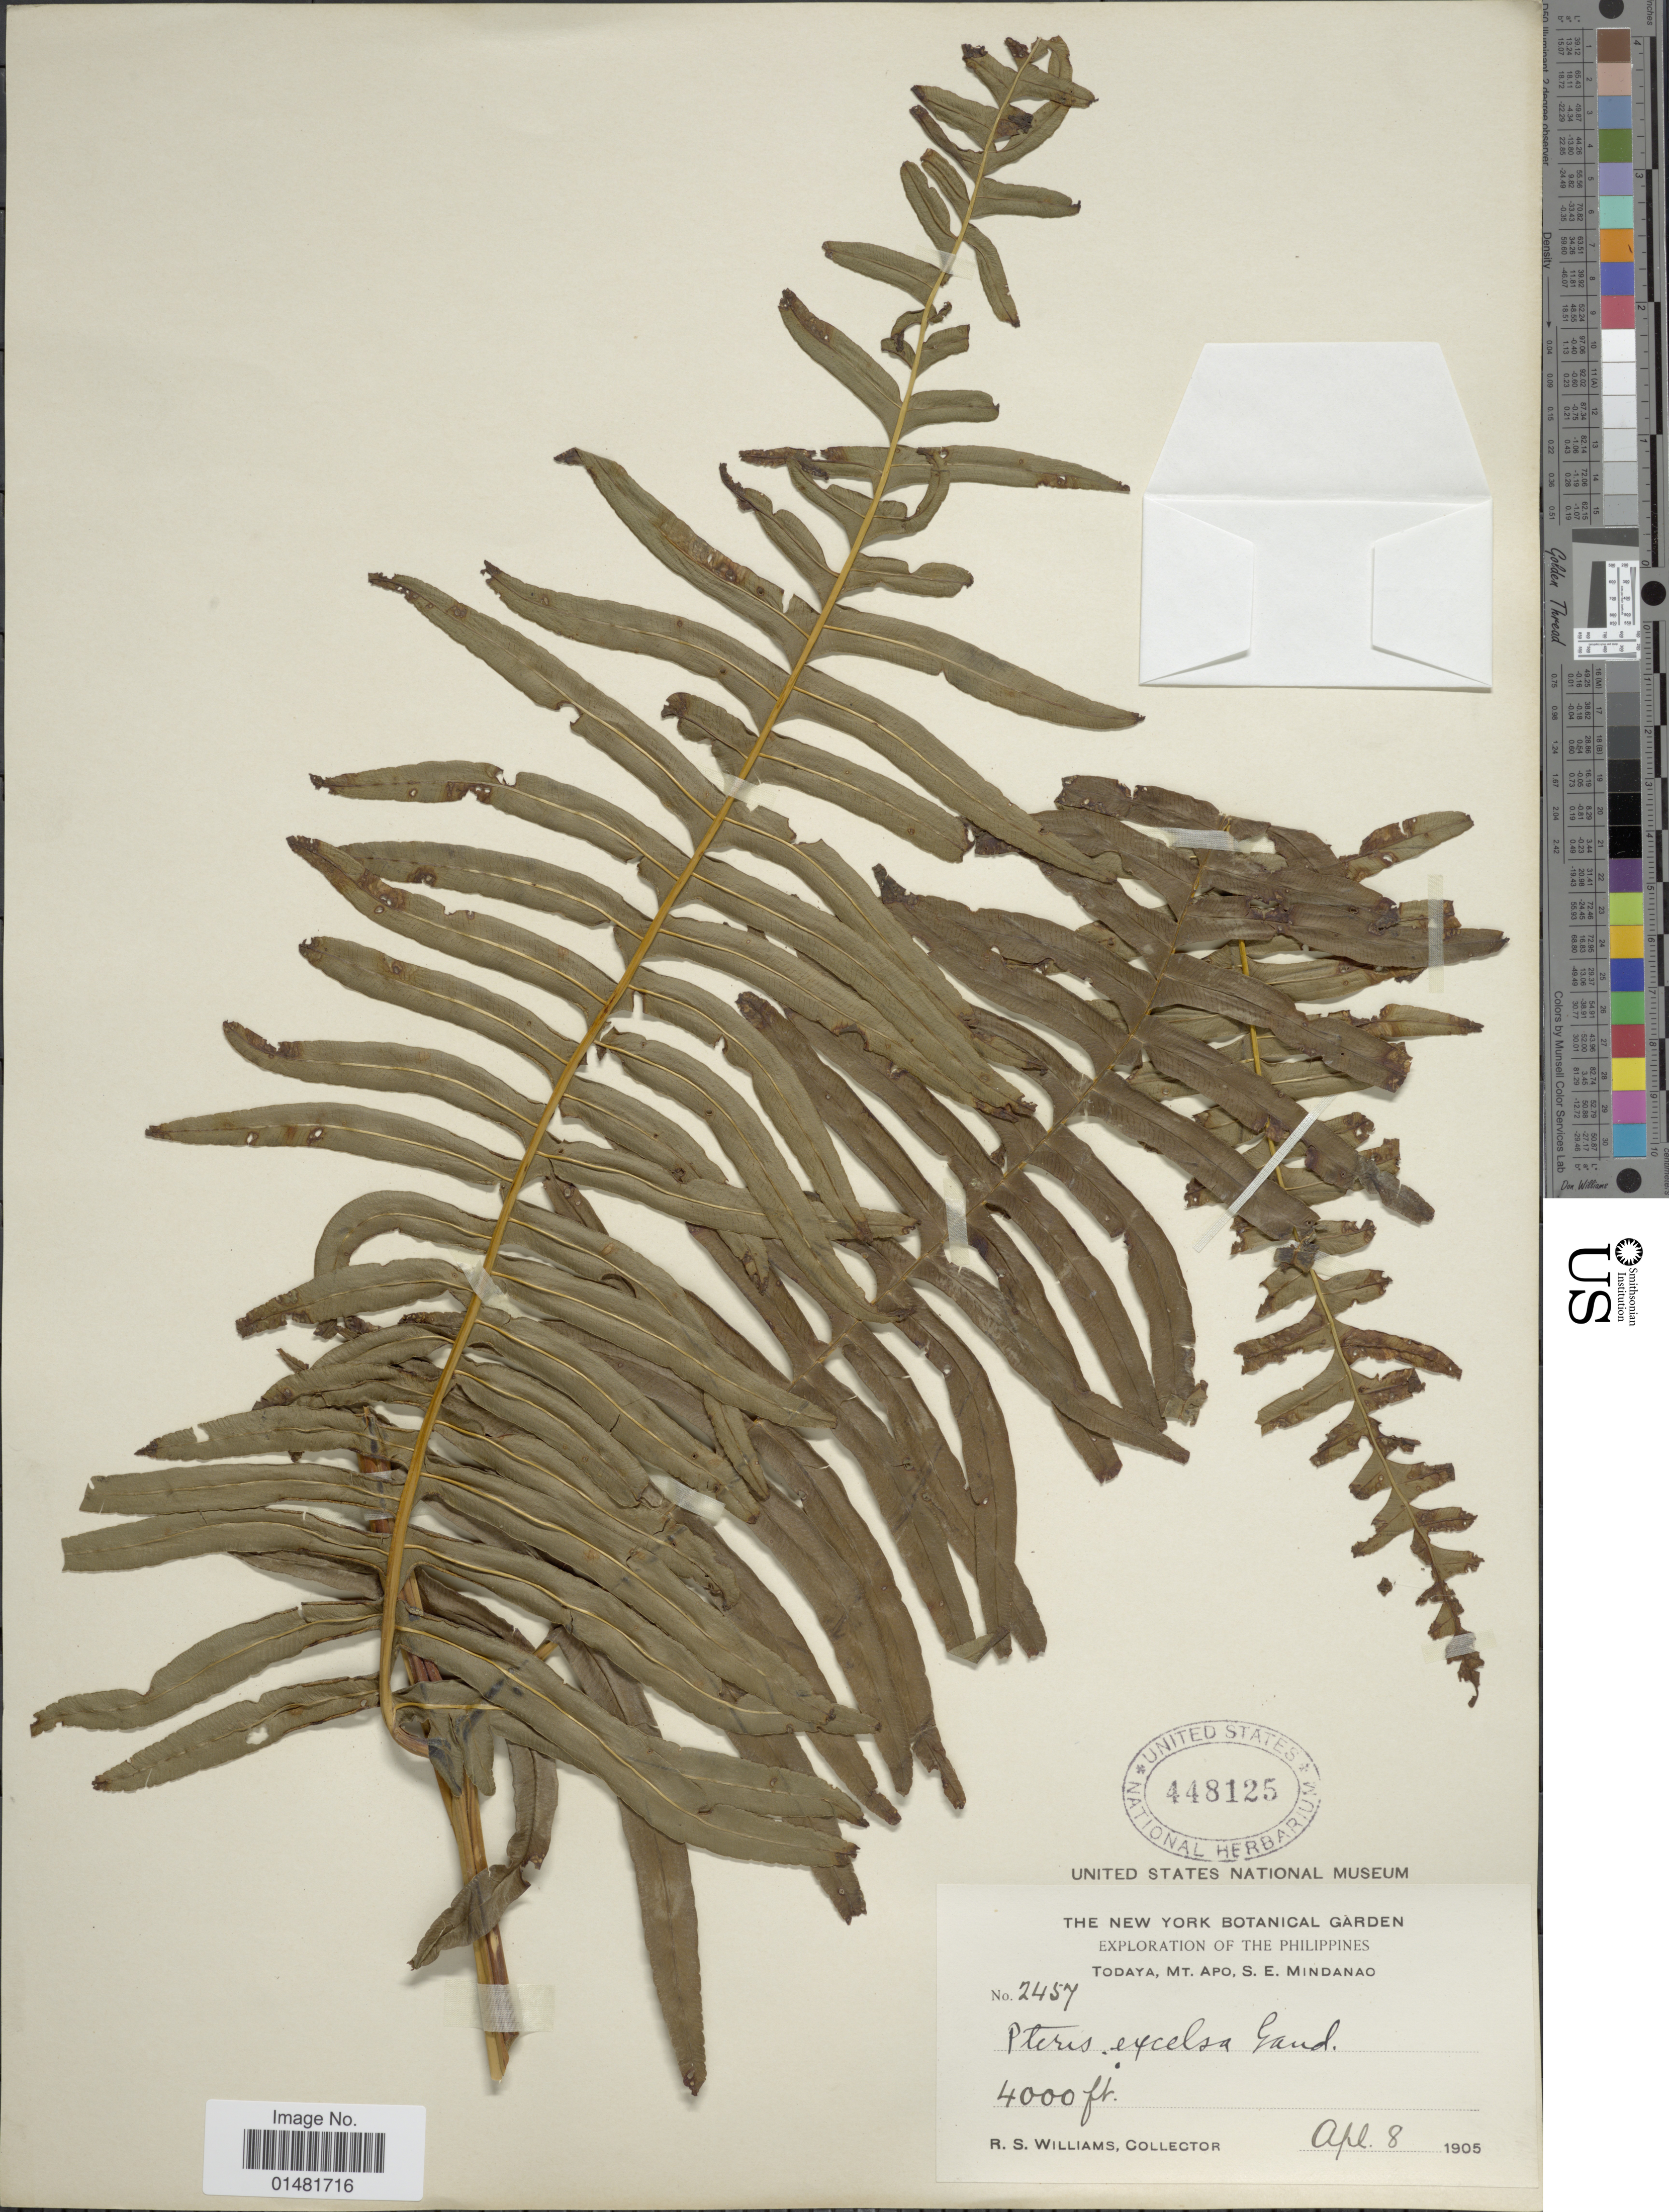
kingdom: Plantae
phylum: Tracheophyta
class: Polypodiopsida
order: Polypodiales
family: Pteridaceae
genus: Pteris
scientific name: Pteris excelsa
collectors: R. S. Williams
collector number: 2457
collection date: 1905-04-08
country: Philippines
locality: Todaya, Mt. Apo, S.E. Mindanao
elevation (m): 1219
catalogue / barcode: US 448125